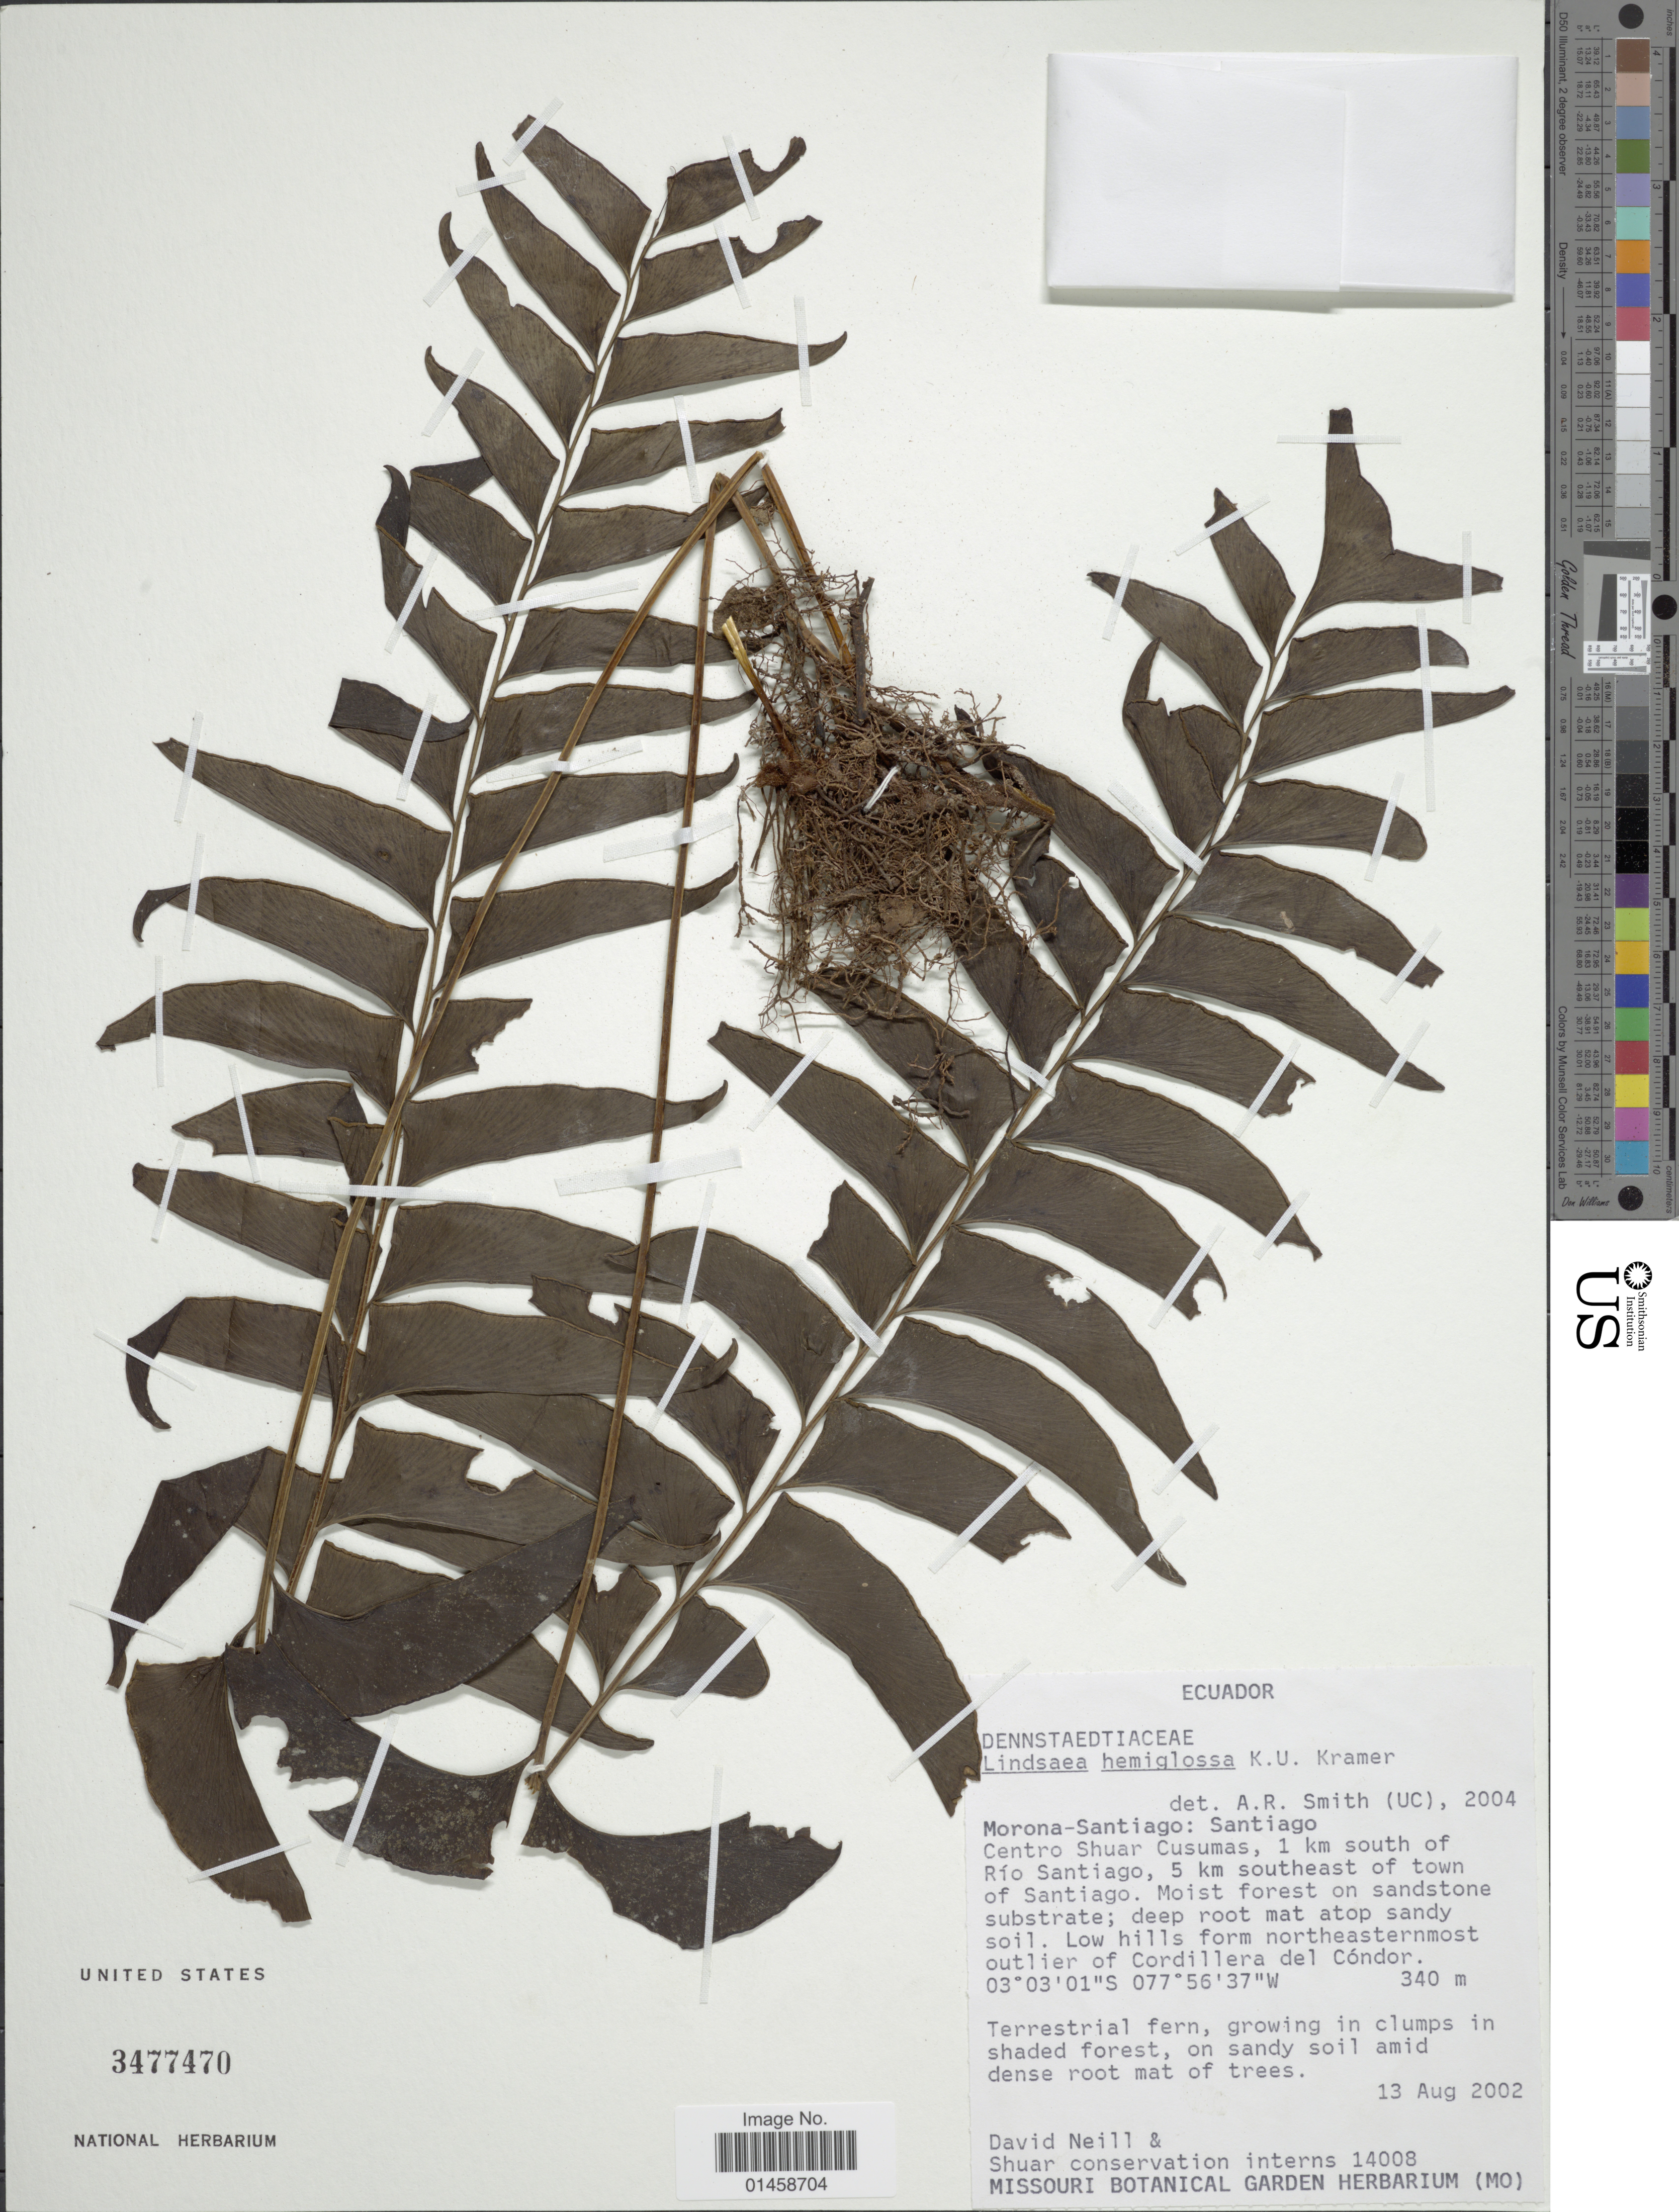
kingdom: Plantae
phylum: Tracheophyta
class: Polypodiopsida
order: Polypodiales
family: Lindsaeaceae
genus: Lindsaea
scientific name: Lindsaea hemiglossa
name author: K.U. Kramer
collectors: D. A. Neill & Shuar conservation interns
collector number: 14008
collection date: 2002-08-13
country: Ecuador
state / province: Morona-Santiago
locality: Centro Shuar Cusumas, 1 km south of Río Santiago, 5 km southeast of town of Santiago, Moist forest on sandstone substrate, deep root mat atop sandy soil, Low hills form northeasternmost outlier of Cordillera del Cóndor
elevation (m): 340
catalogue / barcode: US 3477470